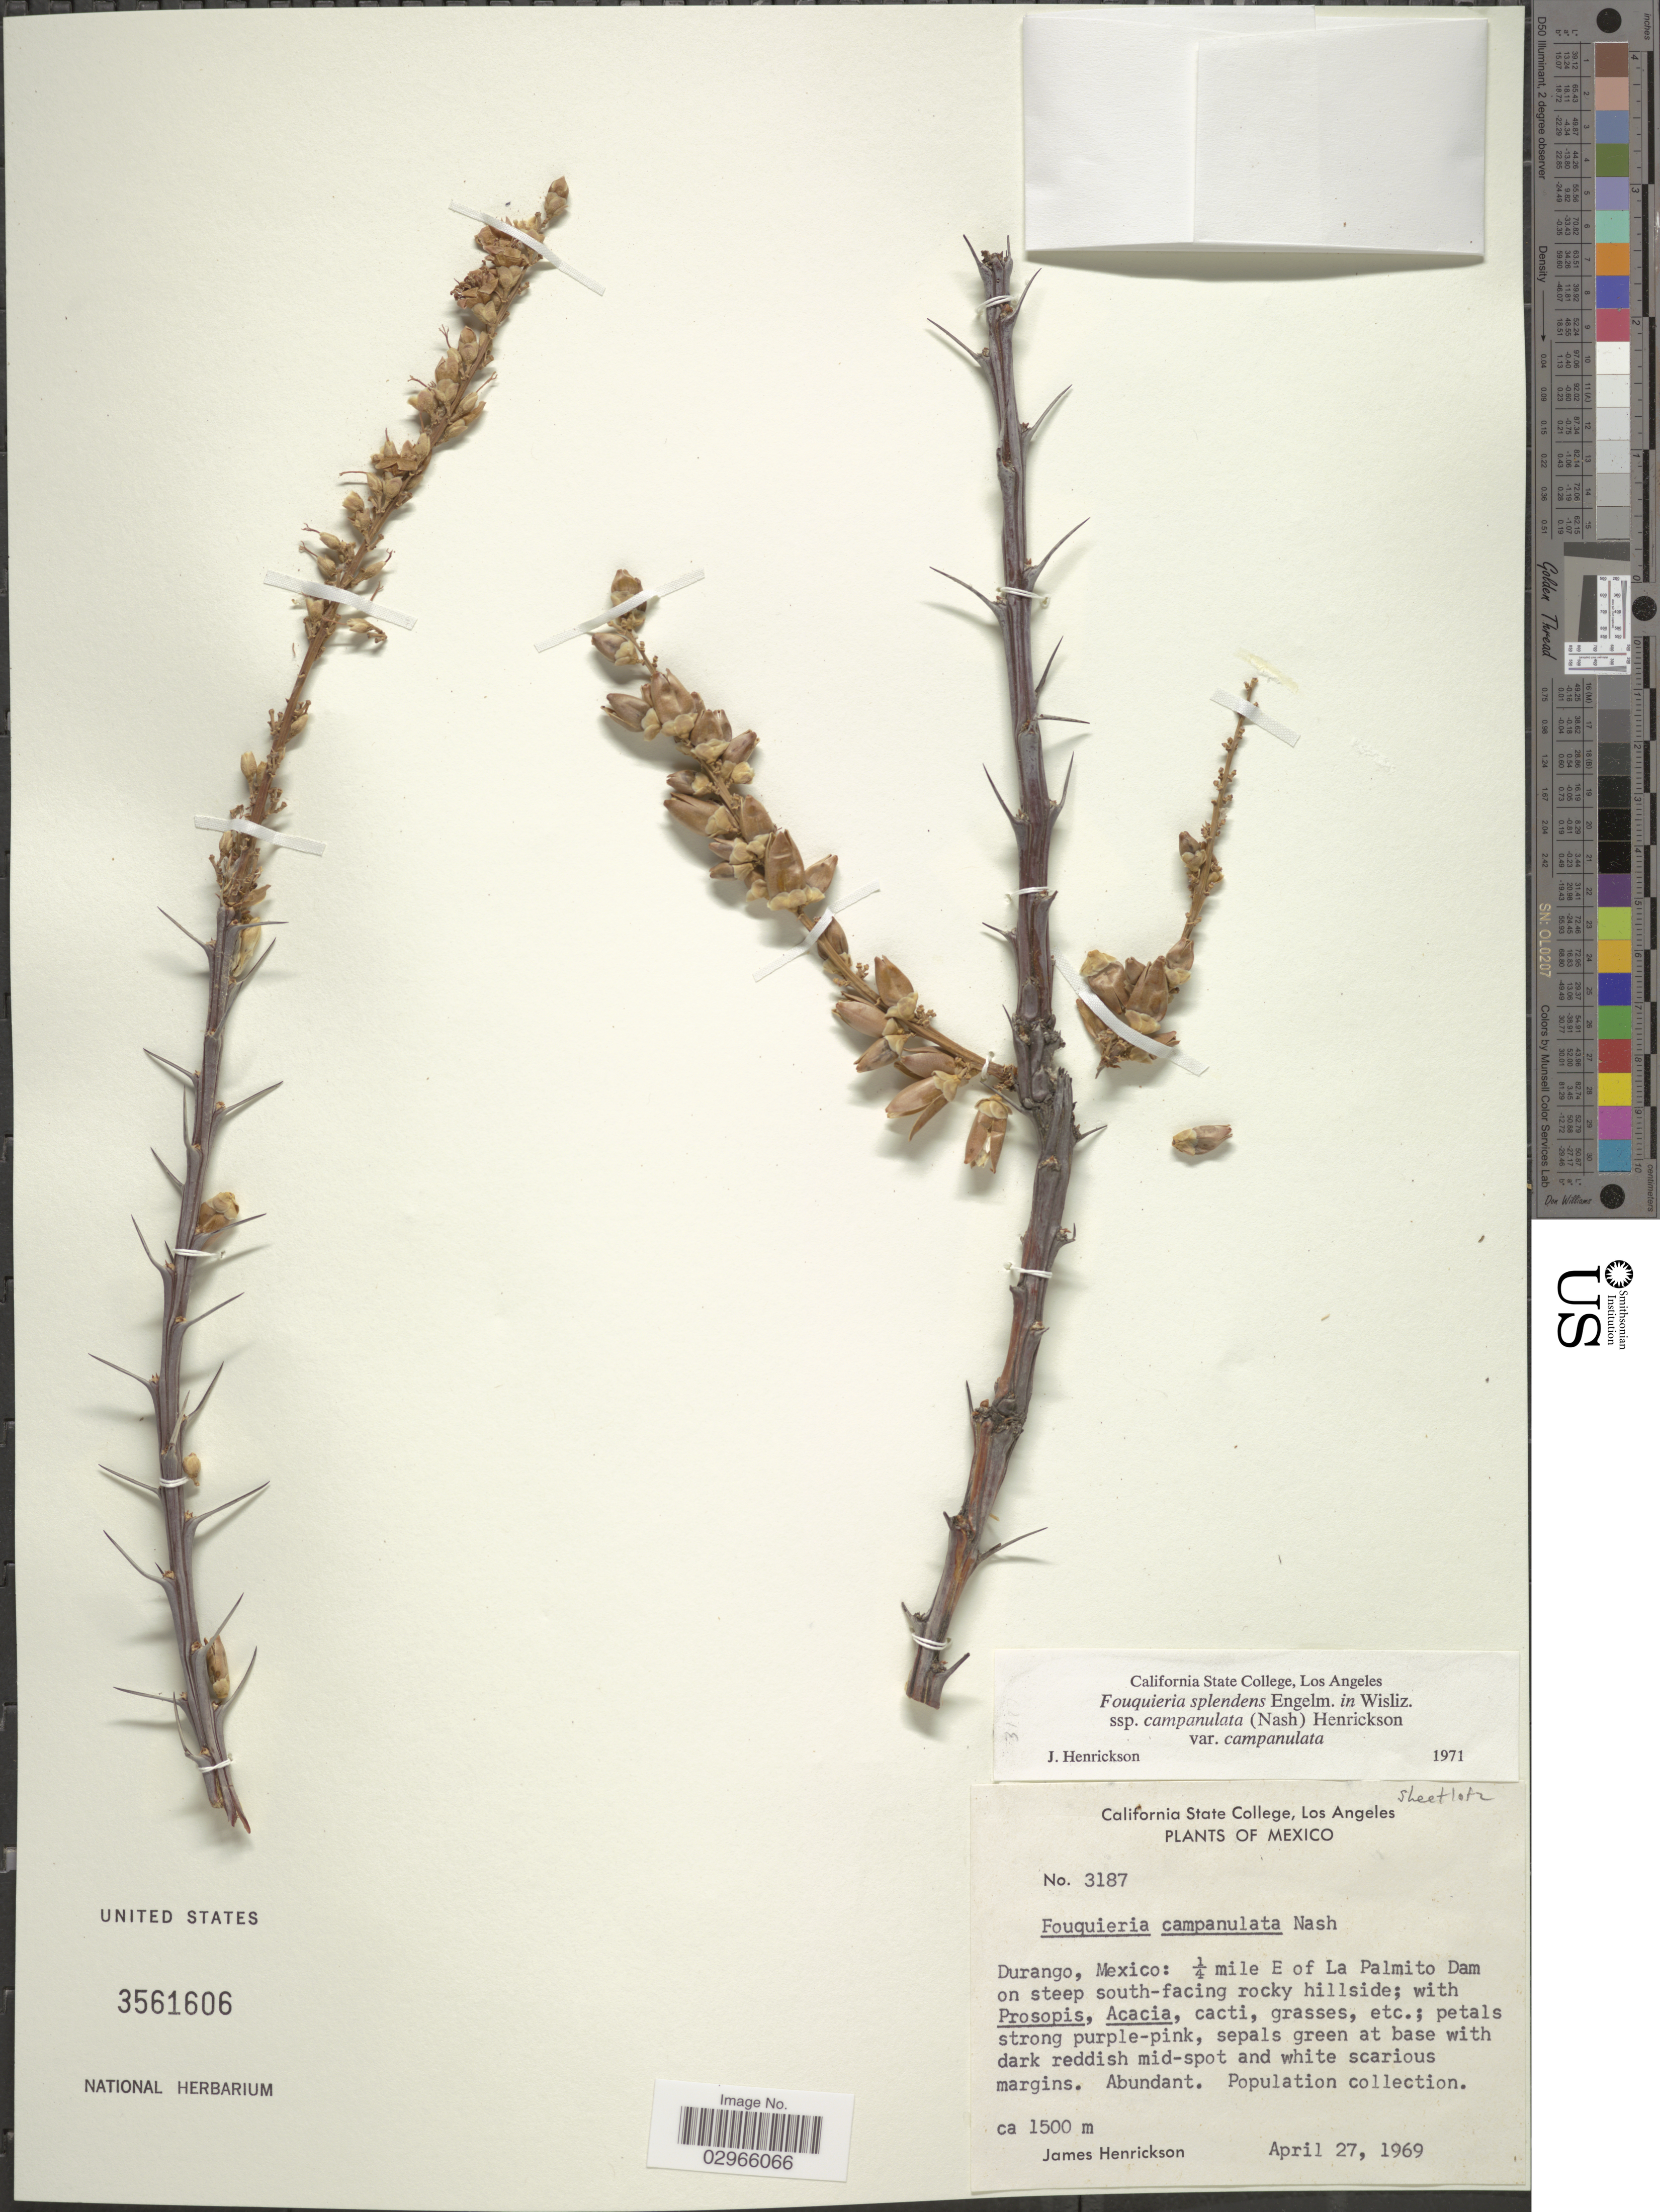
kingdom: Plantae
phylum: Tracheophyta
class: Magnoliopsida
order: Ericales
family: Fouquieriaceae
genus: Fouquieria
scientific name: Fouquieria splendens subsp. campanulata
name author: Engelm.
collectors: J. Henrickson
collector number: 3187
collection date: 1969-04-27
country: Mexico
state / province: Durango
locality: ¼ mile E of La Palmito Dam on steep south-facing rocky hillside.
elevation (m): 1500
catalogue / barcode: US 3561606